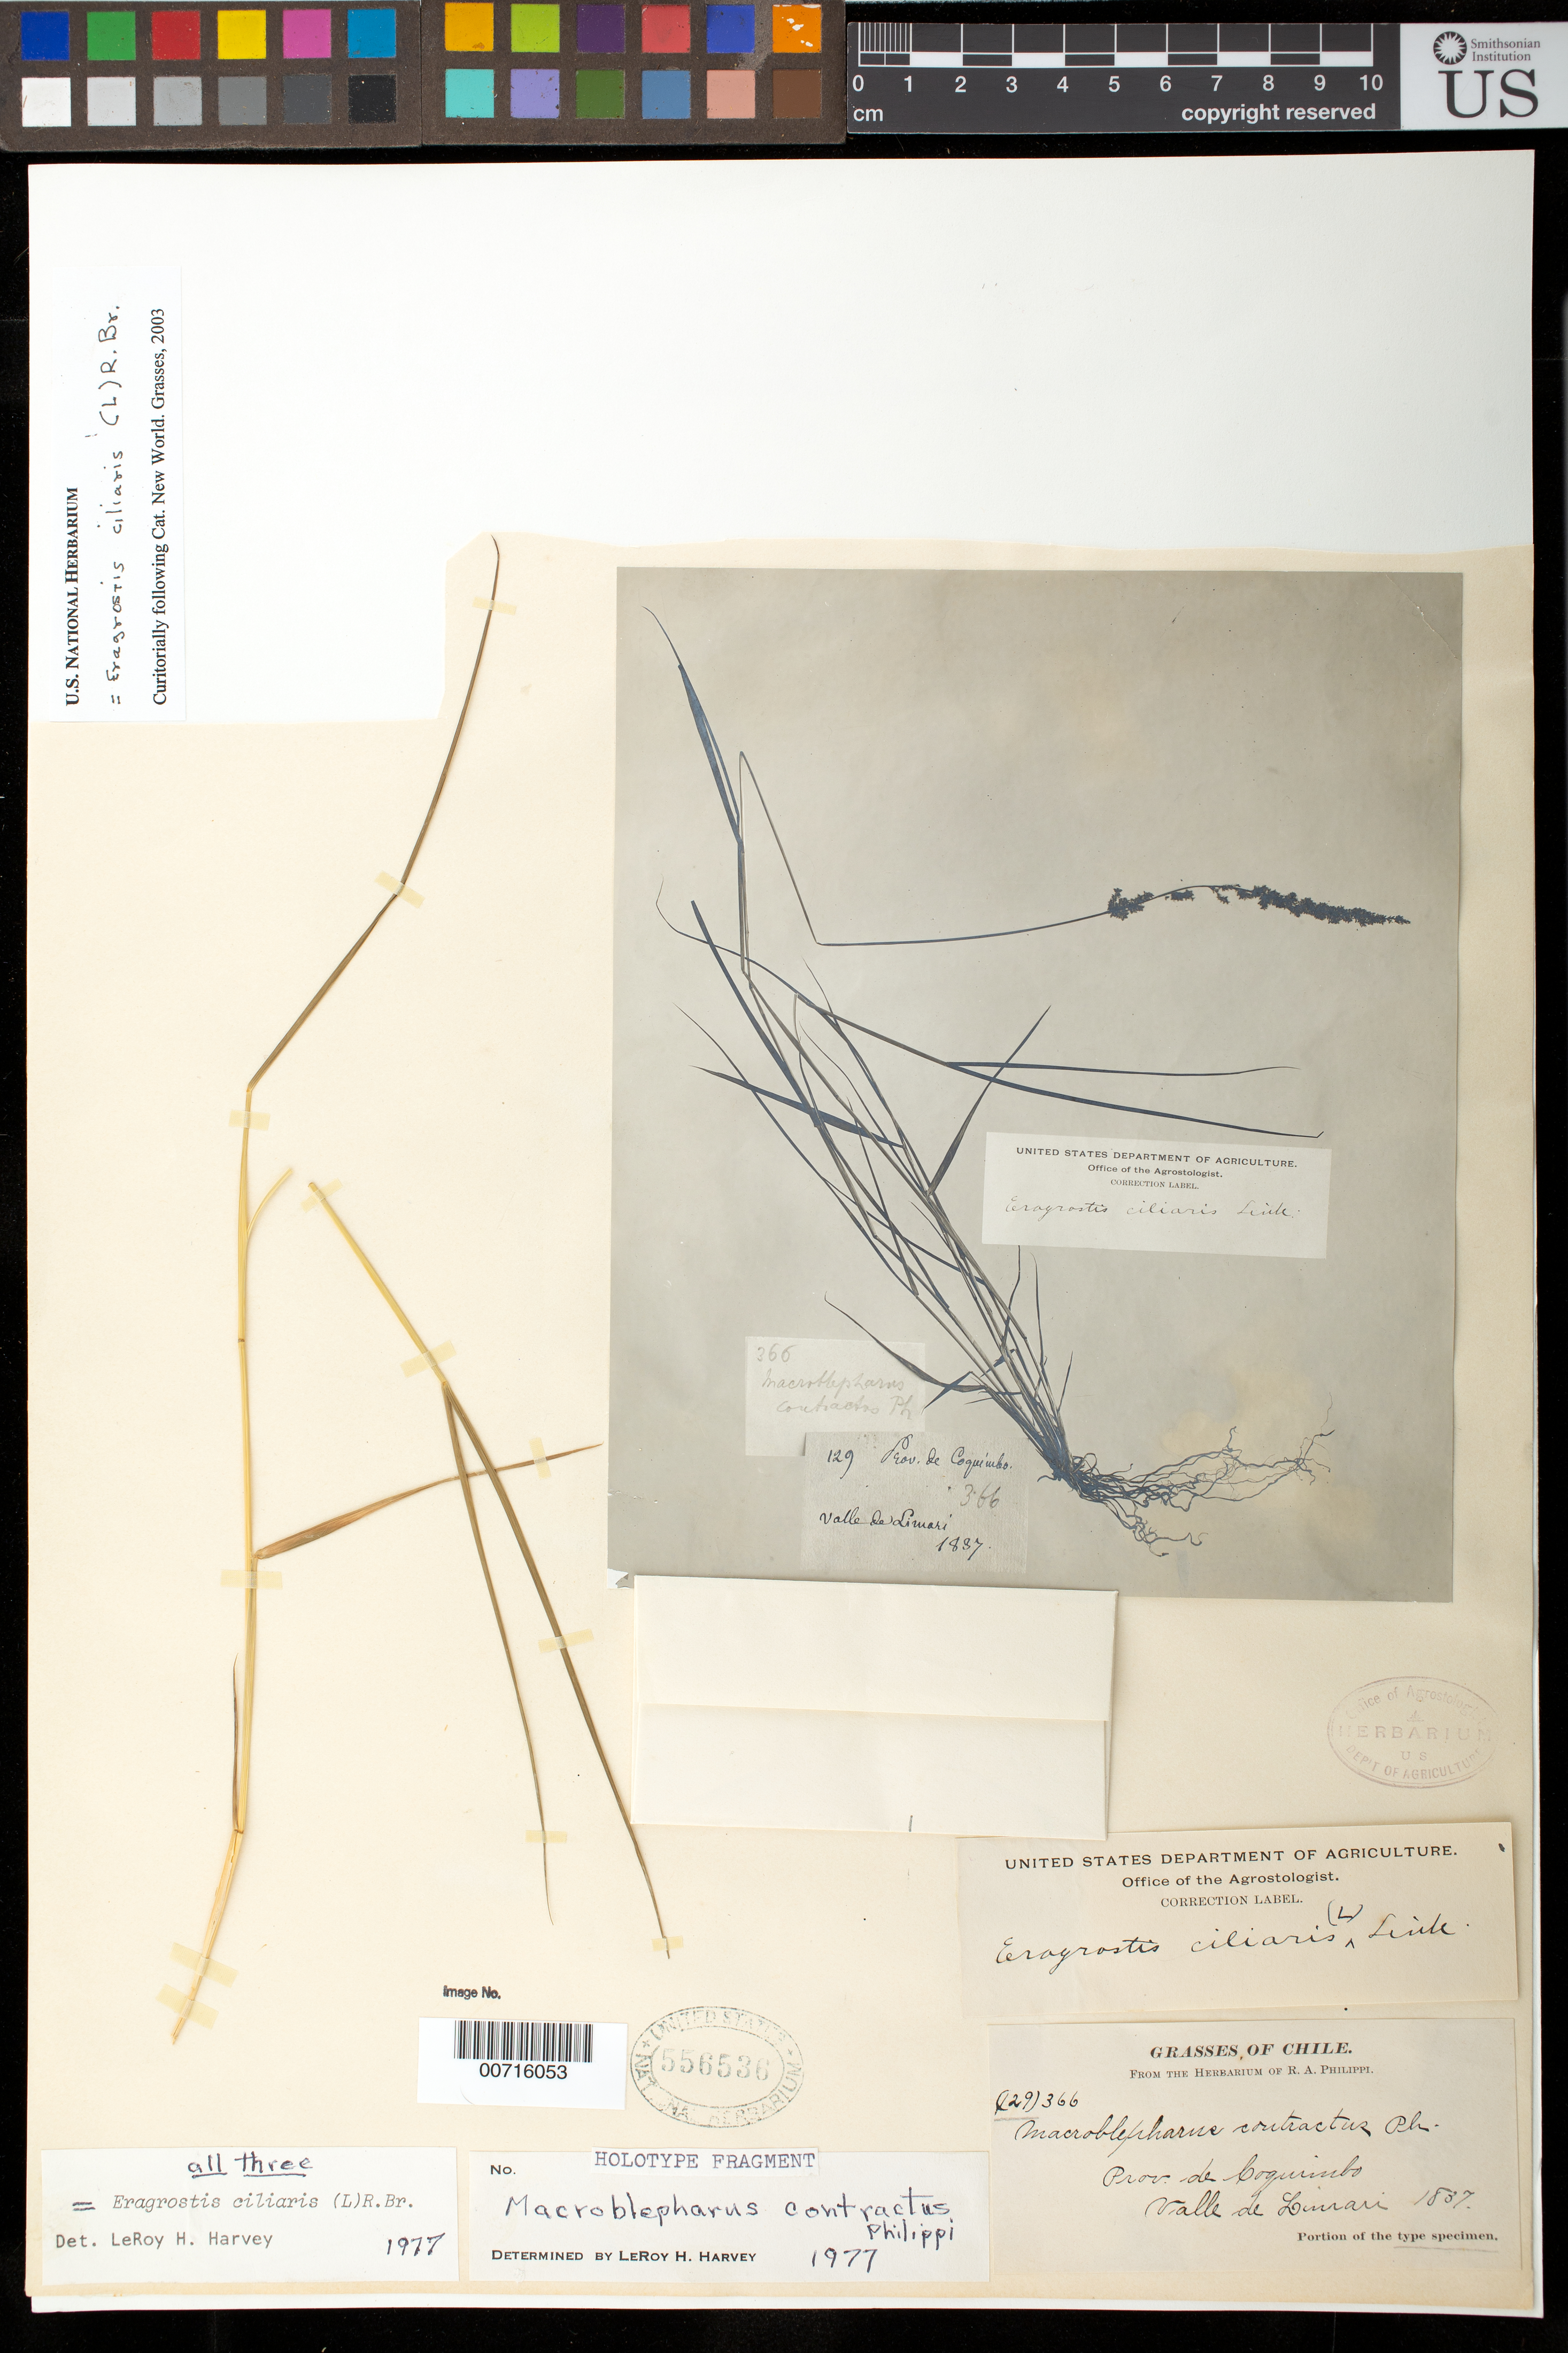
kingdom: Plantae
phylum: Tracheophyta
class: Liliopsida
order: Poales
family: Poaceae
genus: Macroblepharus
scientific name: Macroblepharus contractus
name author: Phil.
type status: Isotype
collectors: ex. herb. R.A. Philippi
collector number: (129) 366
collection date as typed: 1837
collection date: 1837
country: Chile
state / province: Coquimbo (IV)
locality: Prov. de Coquimbo. Valle de Limari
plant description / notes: Photograph and fragmentary material of type specimen ex herb. Philippi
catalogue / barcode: US 556536